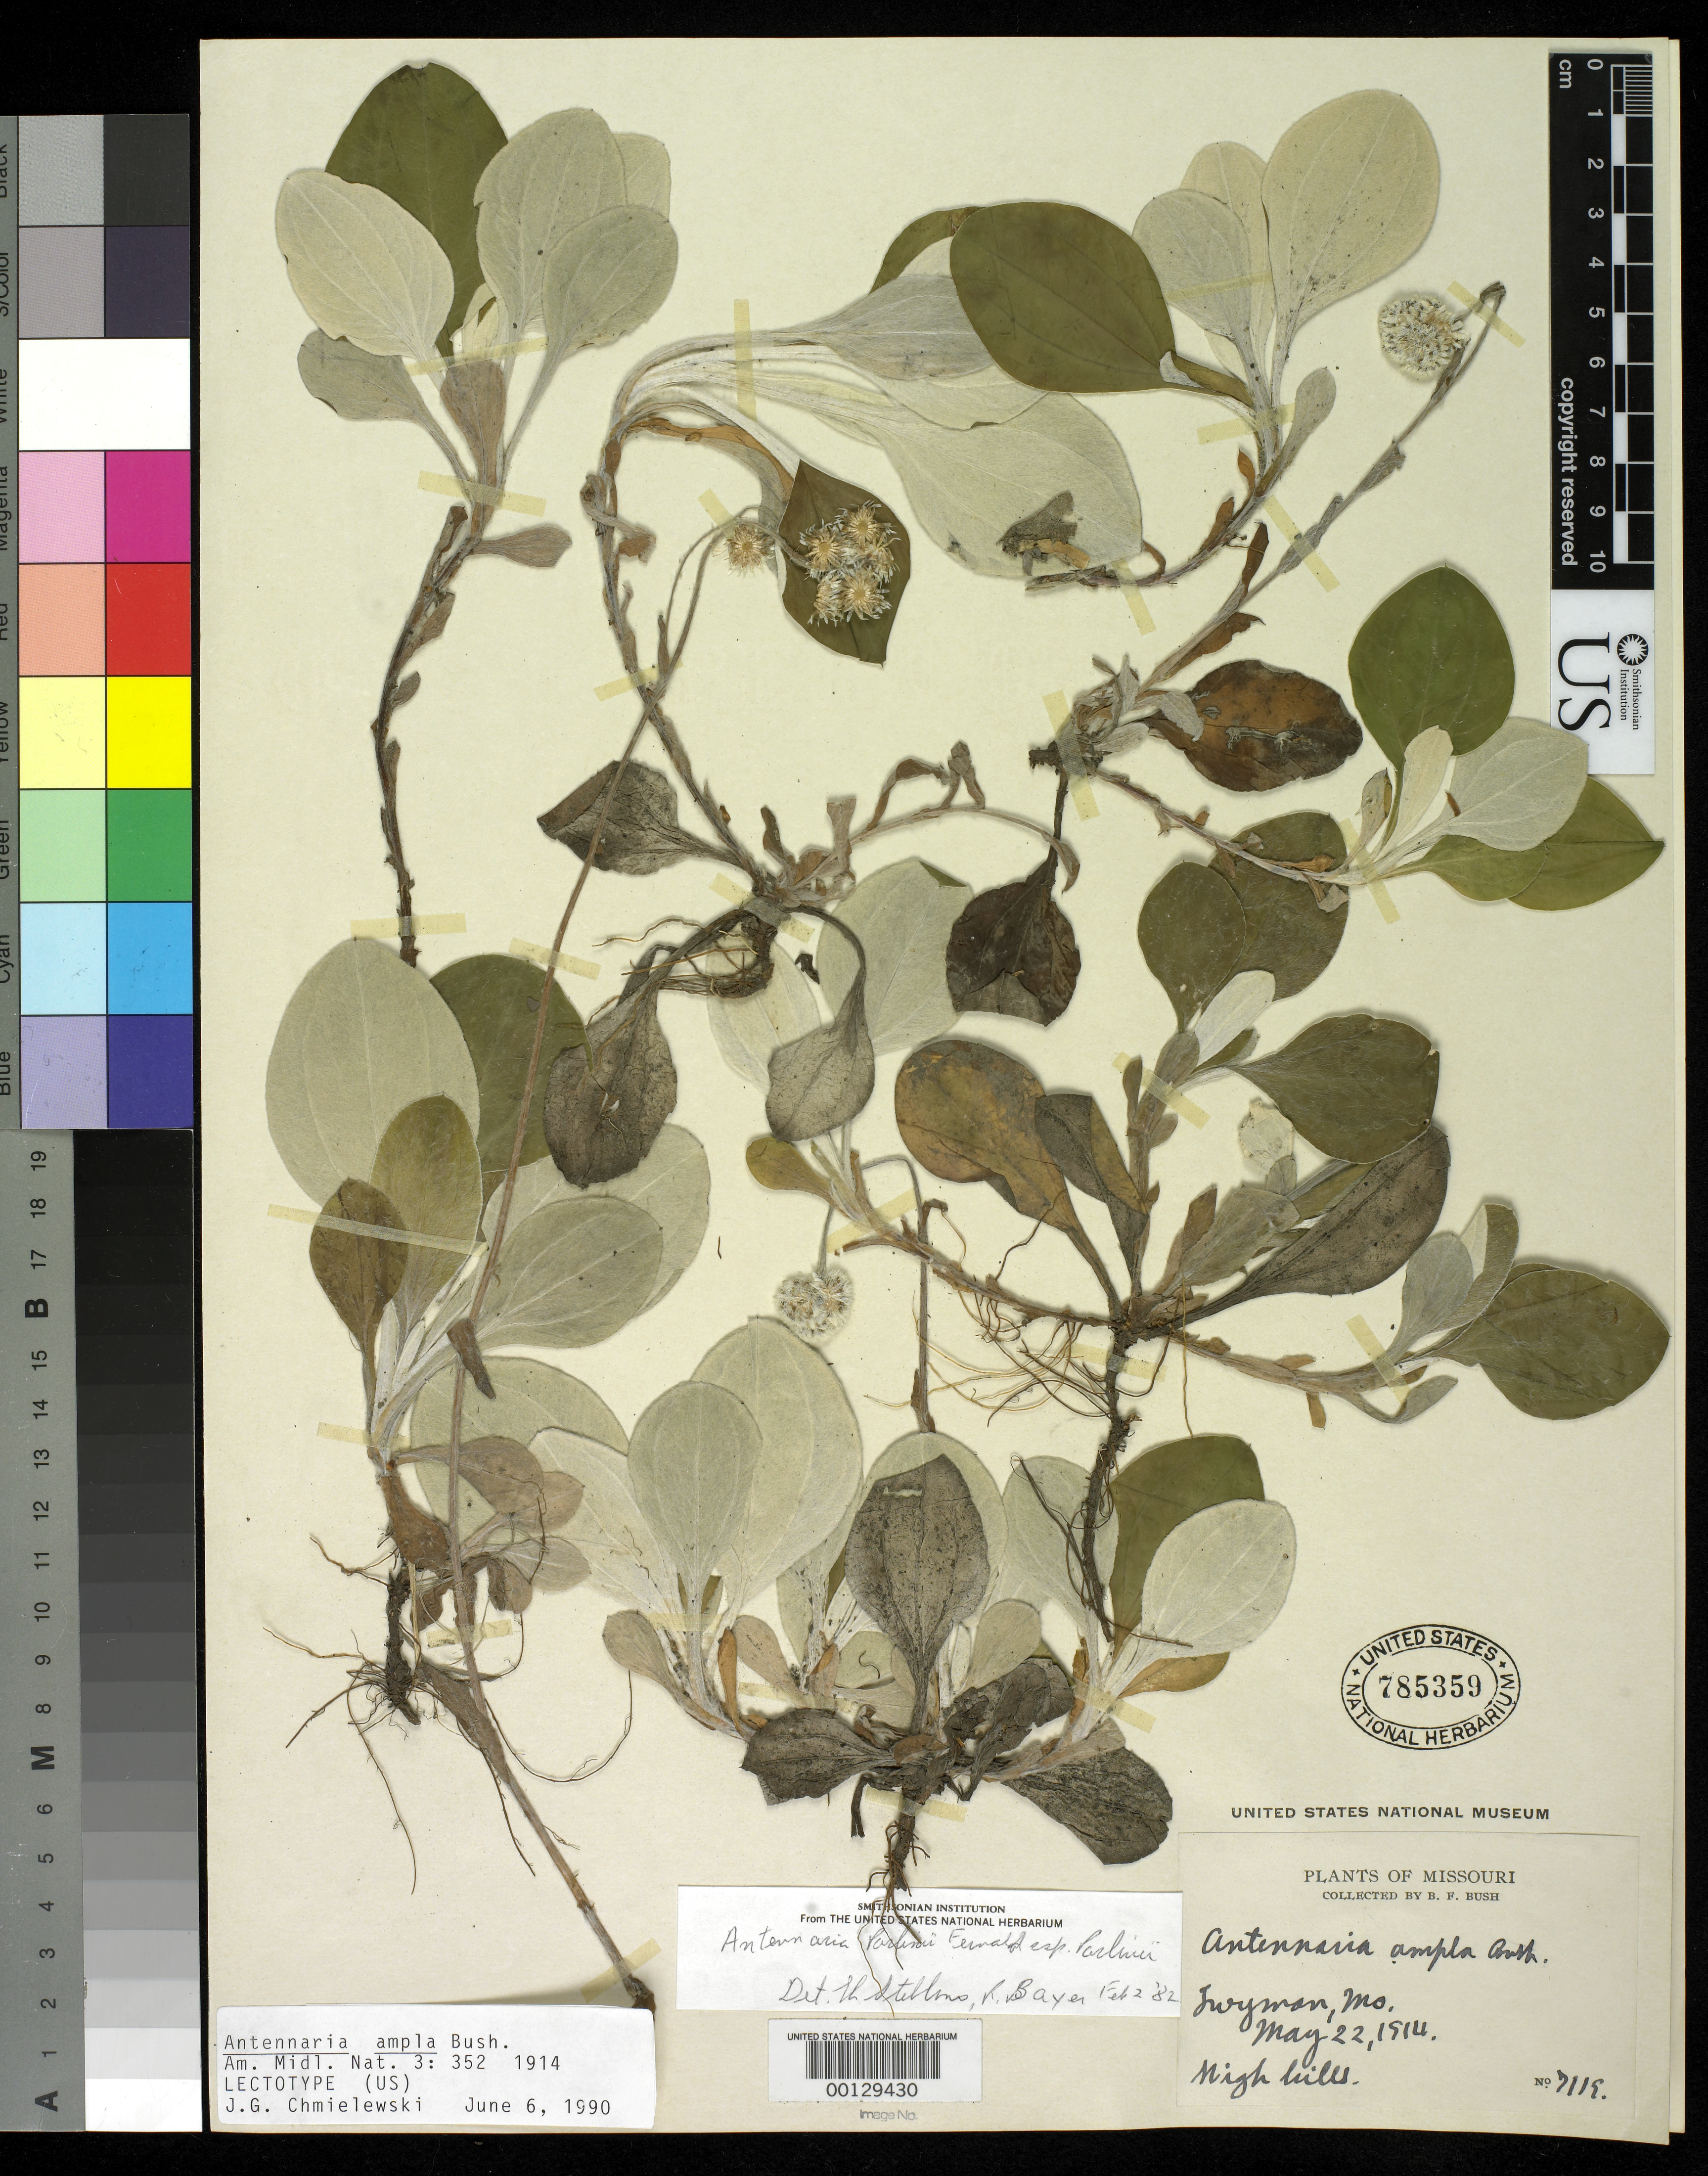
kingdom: Plantae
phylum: Tracheophyta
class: Magnoliopsida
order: Asterales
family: Asteraceae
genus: Antennaria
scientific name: Antennaria ampla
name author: Bush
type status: Isotype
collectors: B. F. Bush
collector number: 7119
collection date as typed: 22 May 1914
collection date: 1914-05-22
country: United States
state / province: Missouri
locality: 2 mi E of Atherton.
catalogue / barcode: US 785359